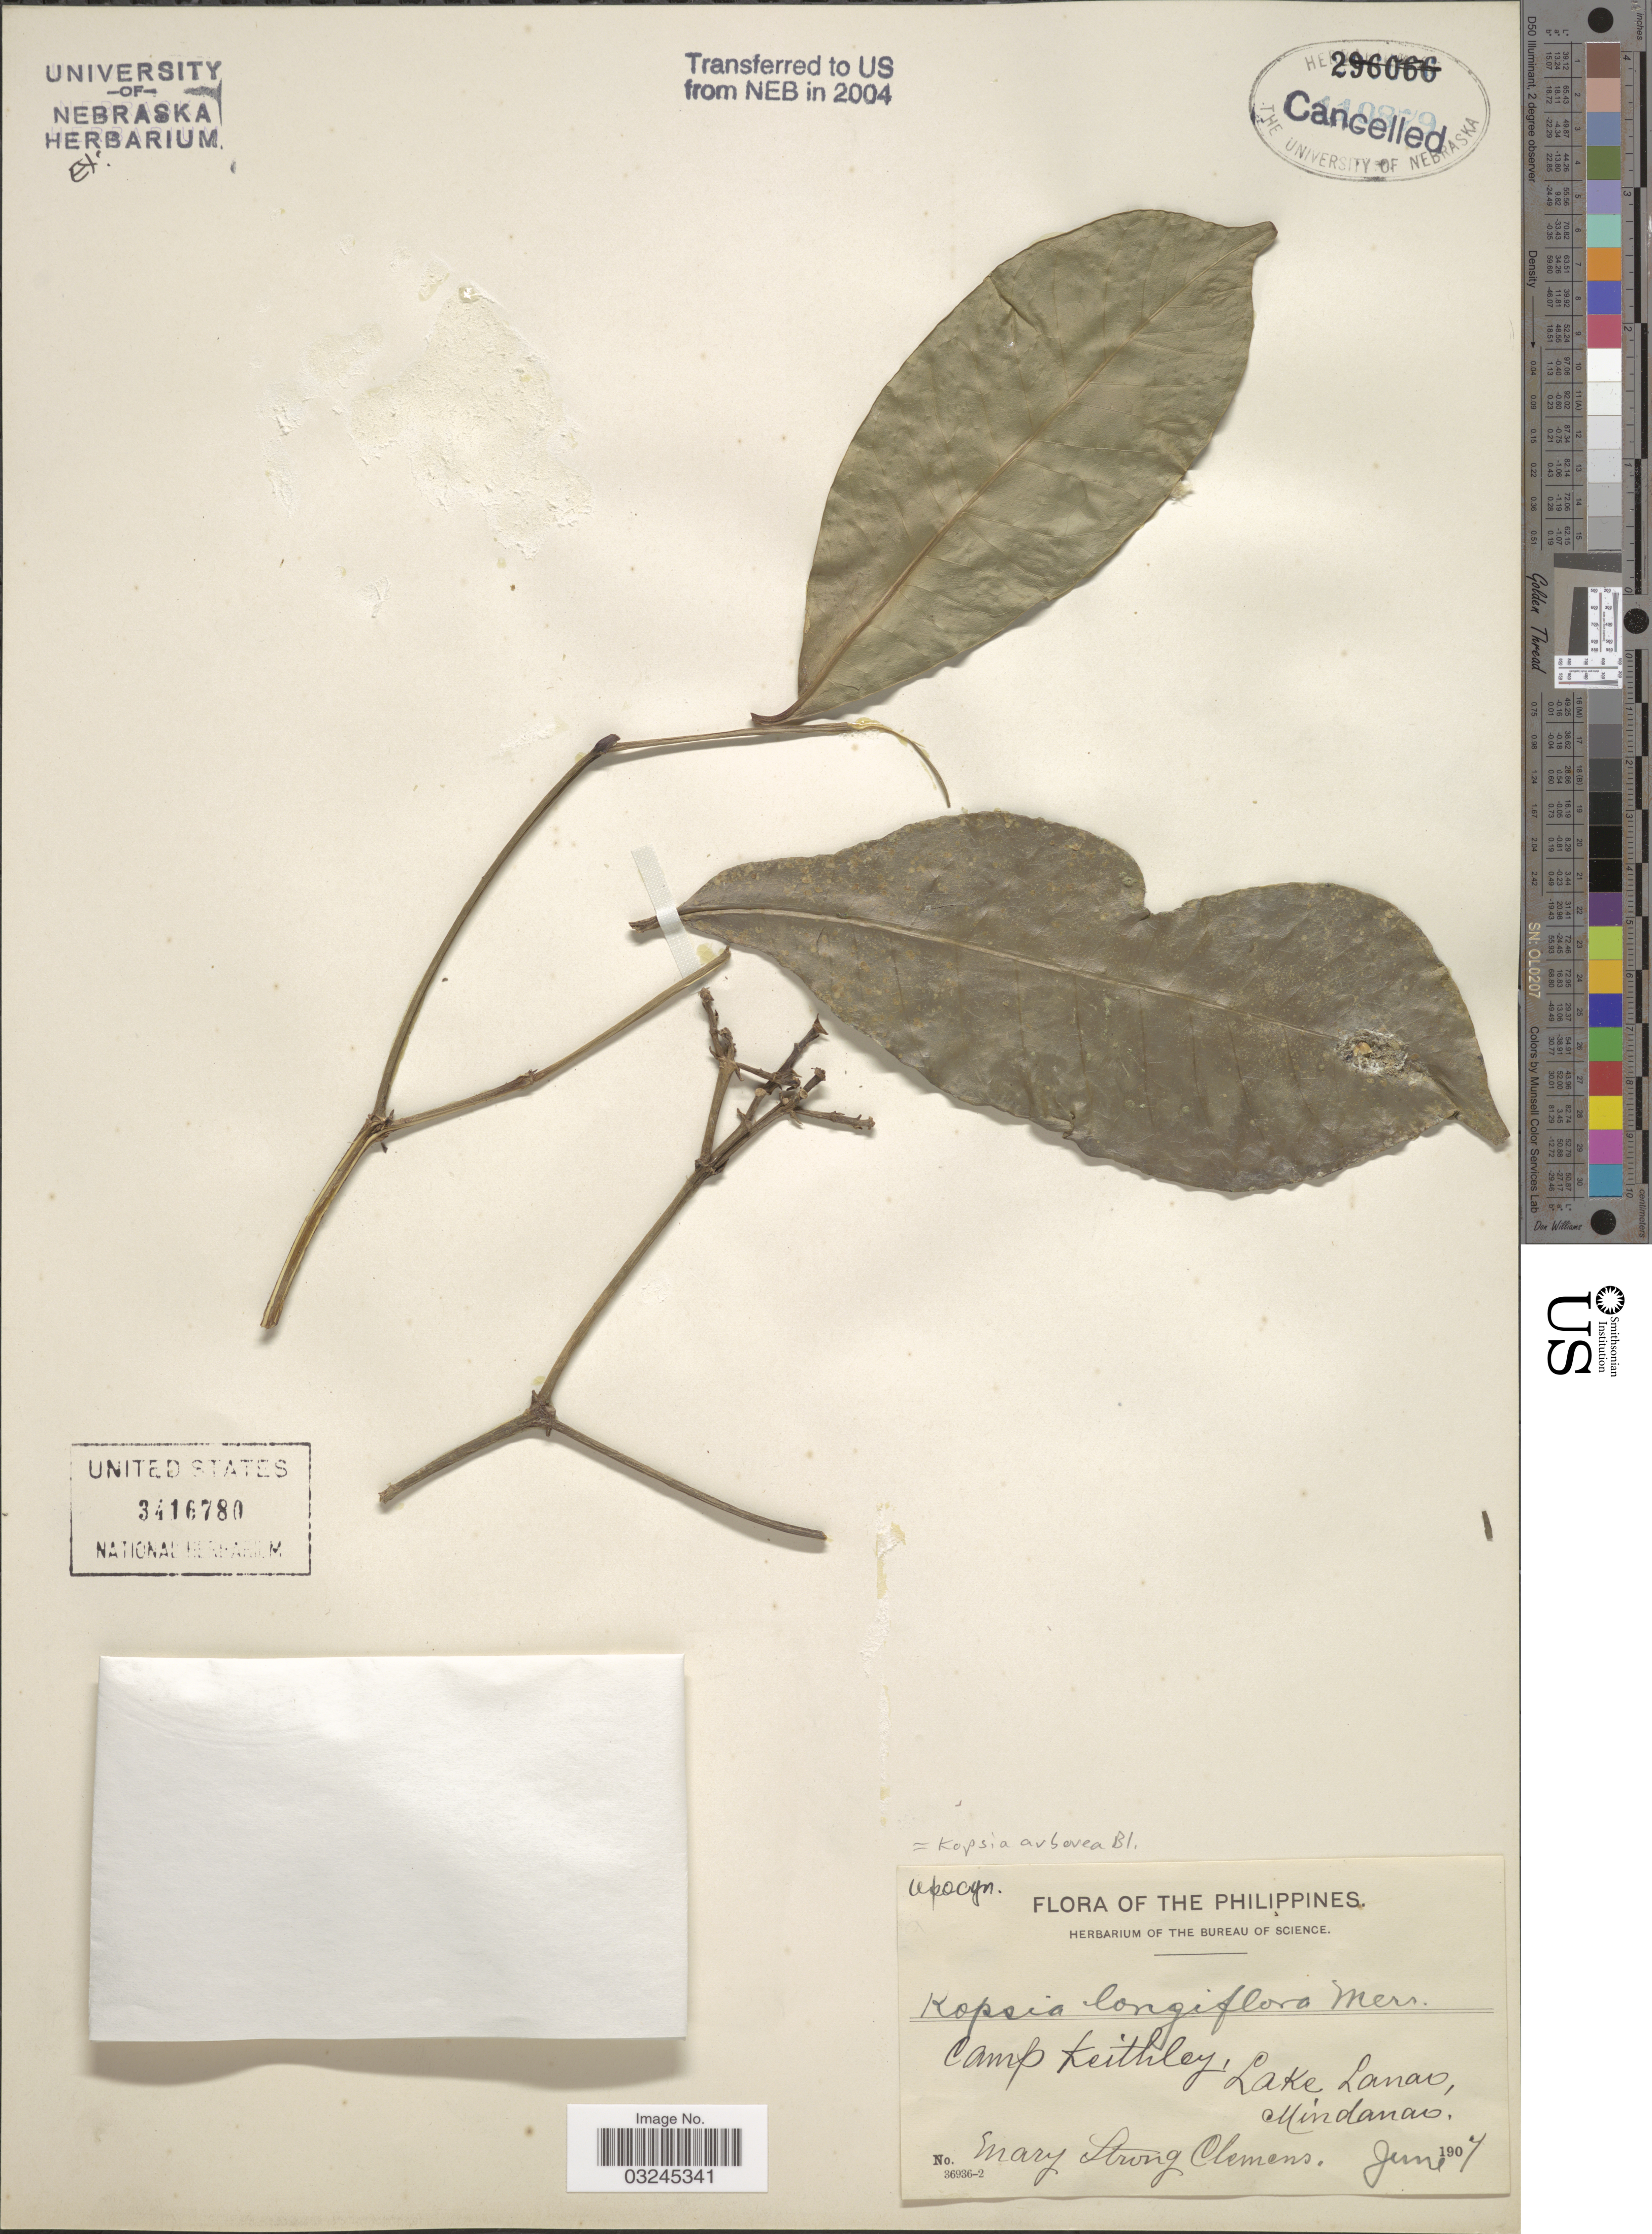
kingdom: Plantae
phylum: Tracheophyta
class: Magnoliopsida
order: Gentianales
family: Apocynaceae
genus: Kopsia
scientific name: Kopsia arborea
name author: Blume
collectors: M. S. Clemens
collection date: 1907-06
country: Philippines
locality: Camp Keithley. Lake Lanao. Mindanao.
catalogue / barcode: US 3416780